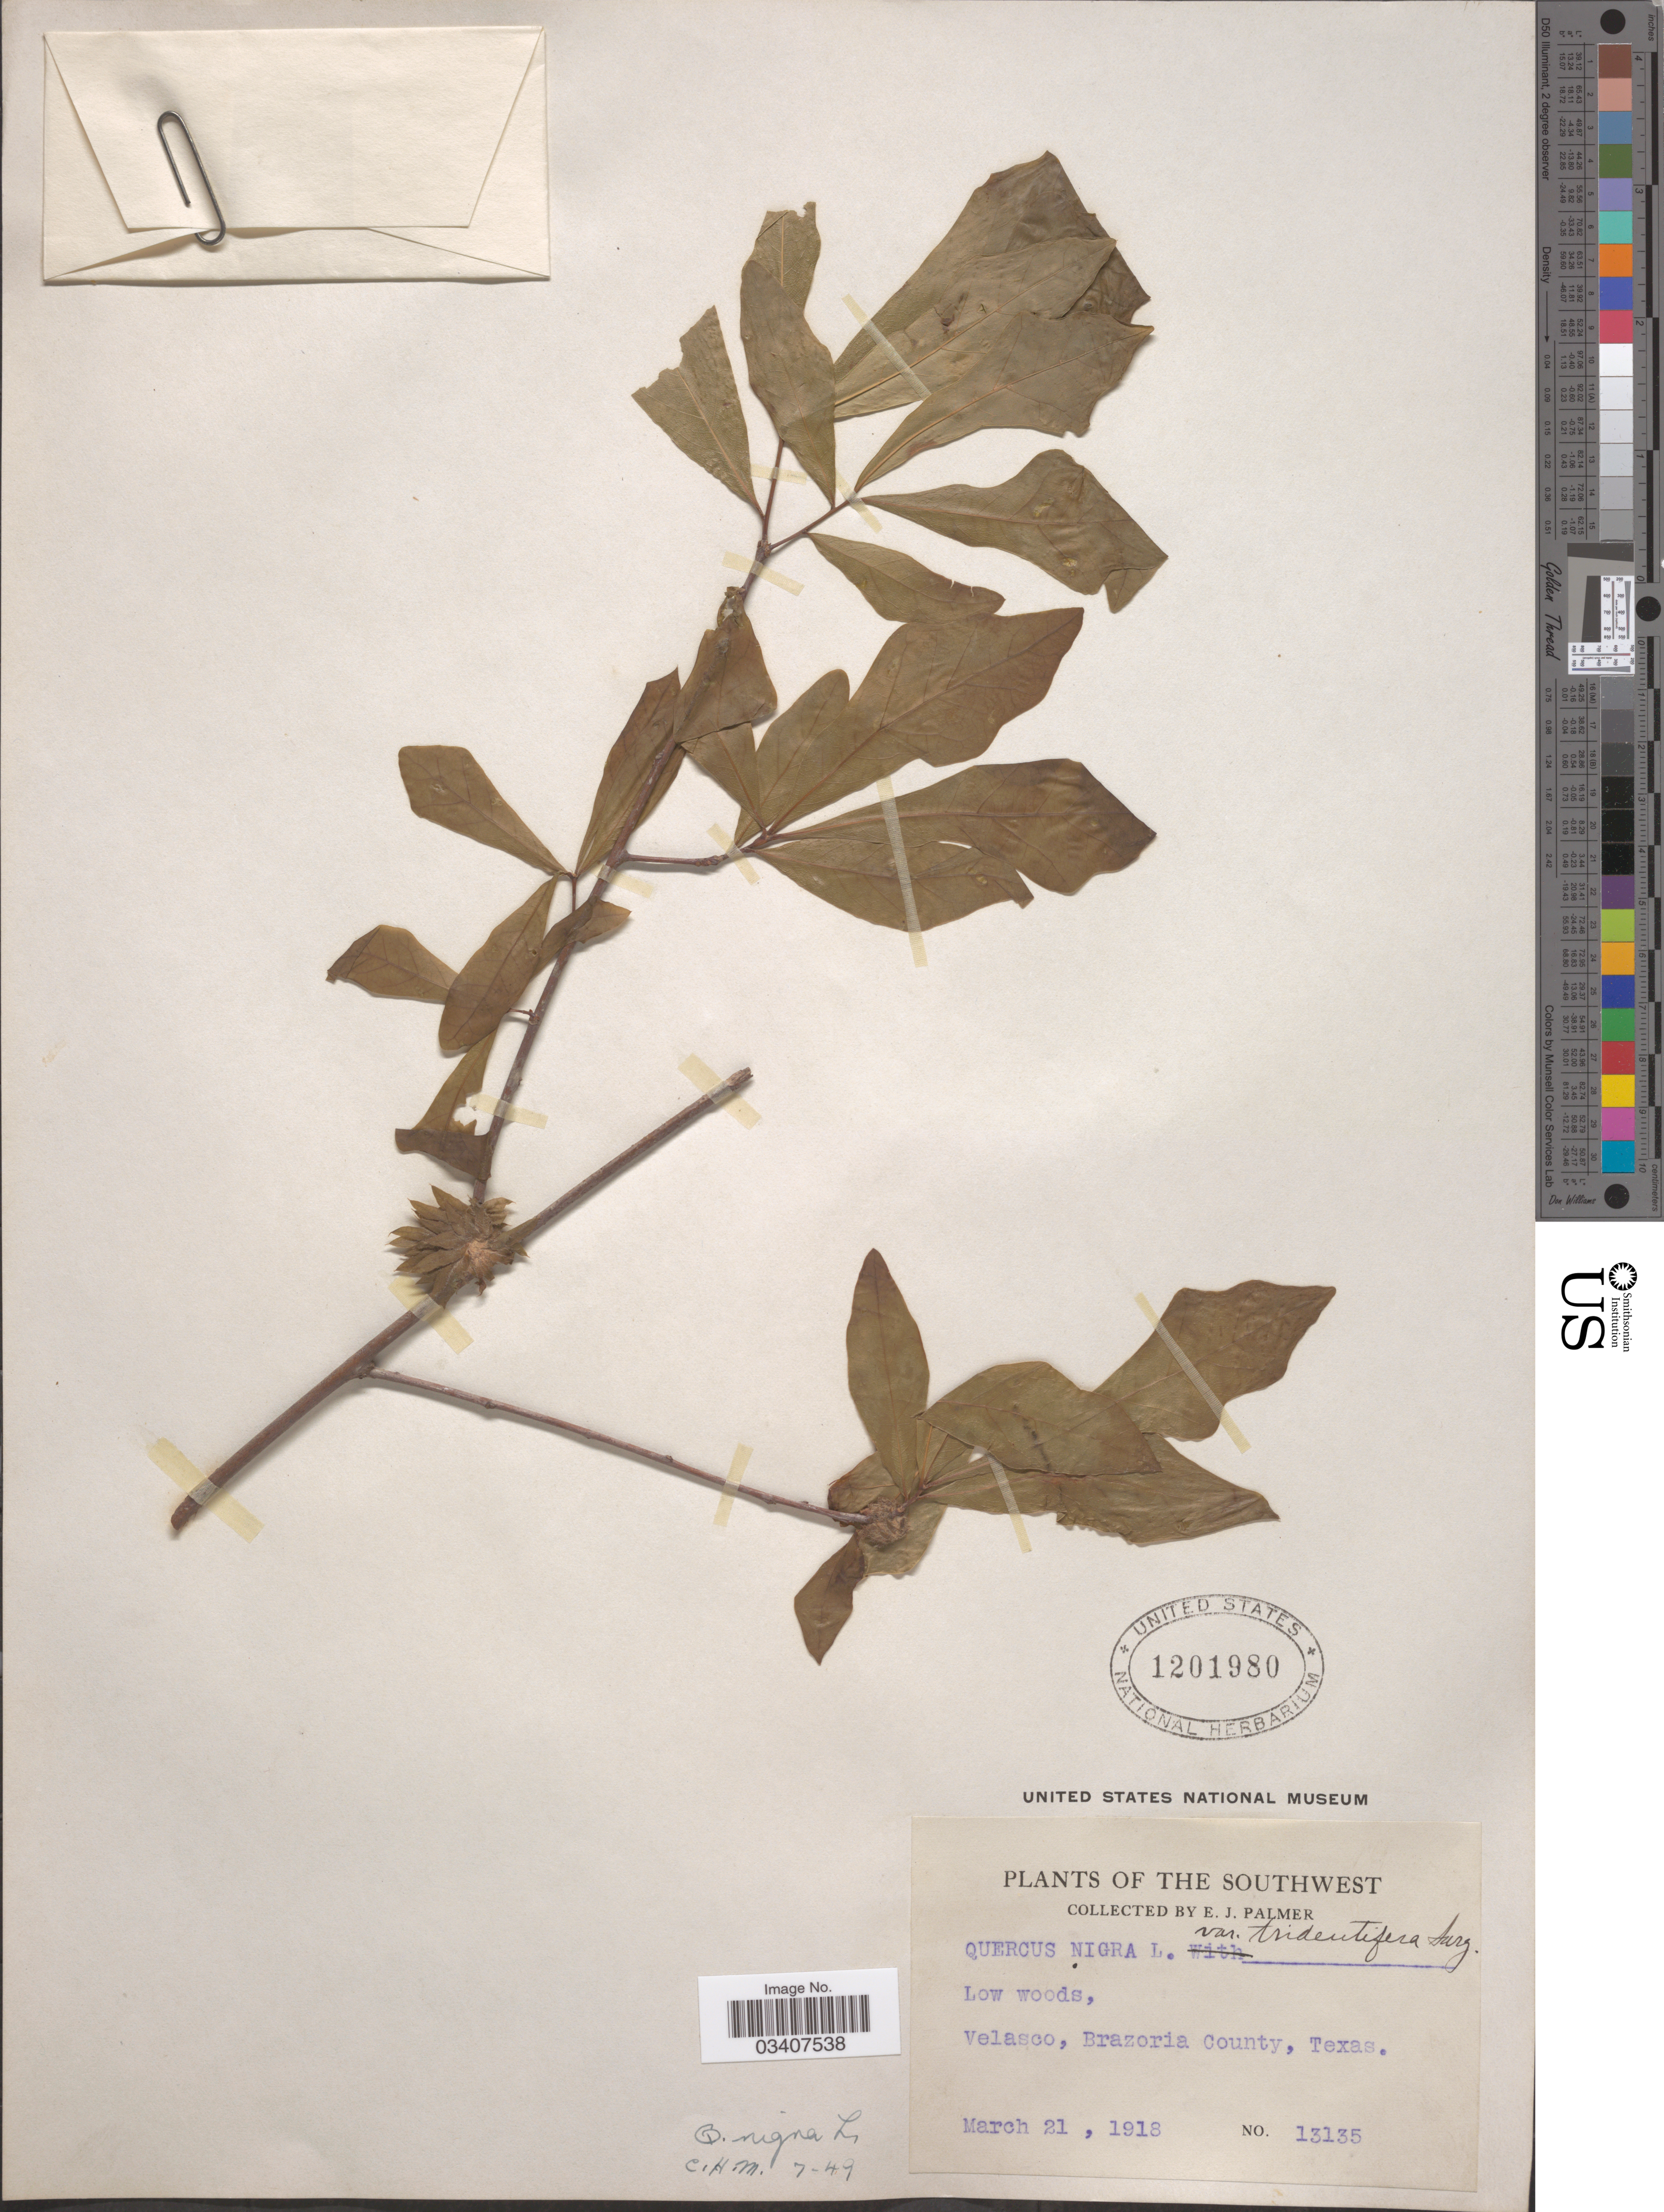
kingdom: Plantae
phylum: Tracheophyta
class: Magnoliopsida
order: Fagales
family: Fagaceae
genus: Quercus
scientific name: Quercus nigra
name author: L.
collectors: E. J. Palmer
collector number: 13135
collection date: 1918-03-21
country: United States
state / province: Texas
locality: The Southwest, Low woods, Velasco, Brazoria County.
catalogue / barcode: US 1201980